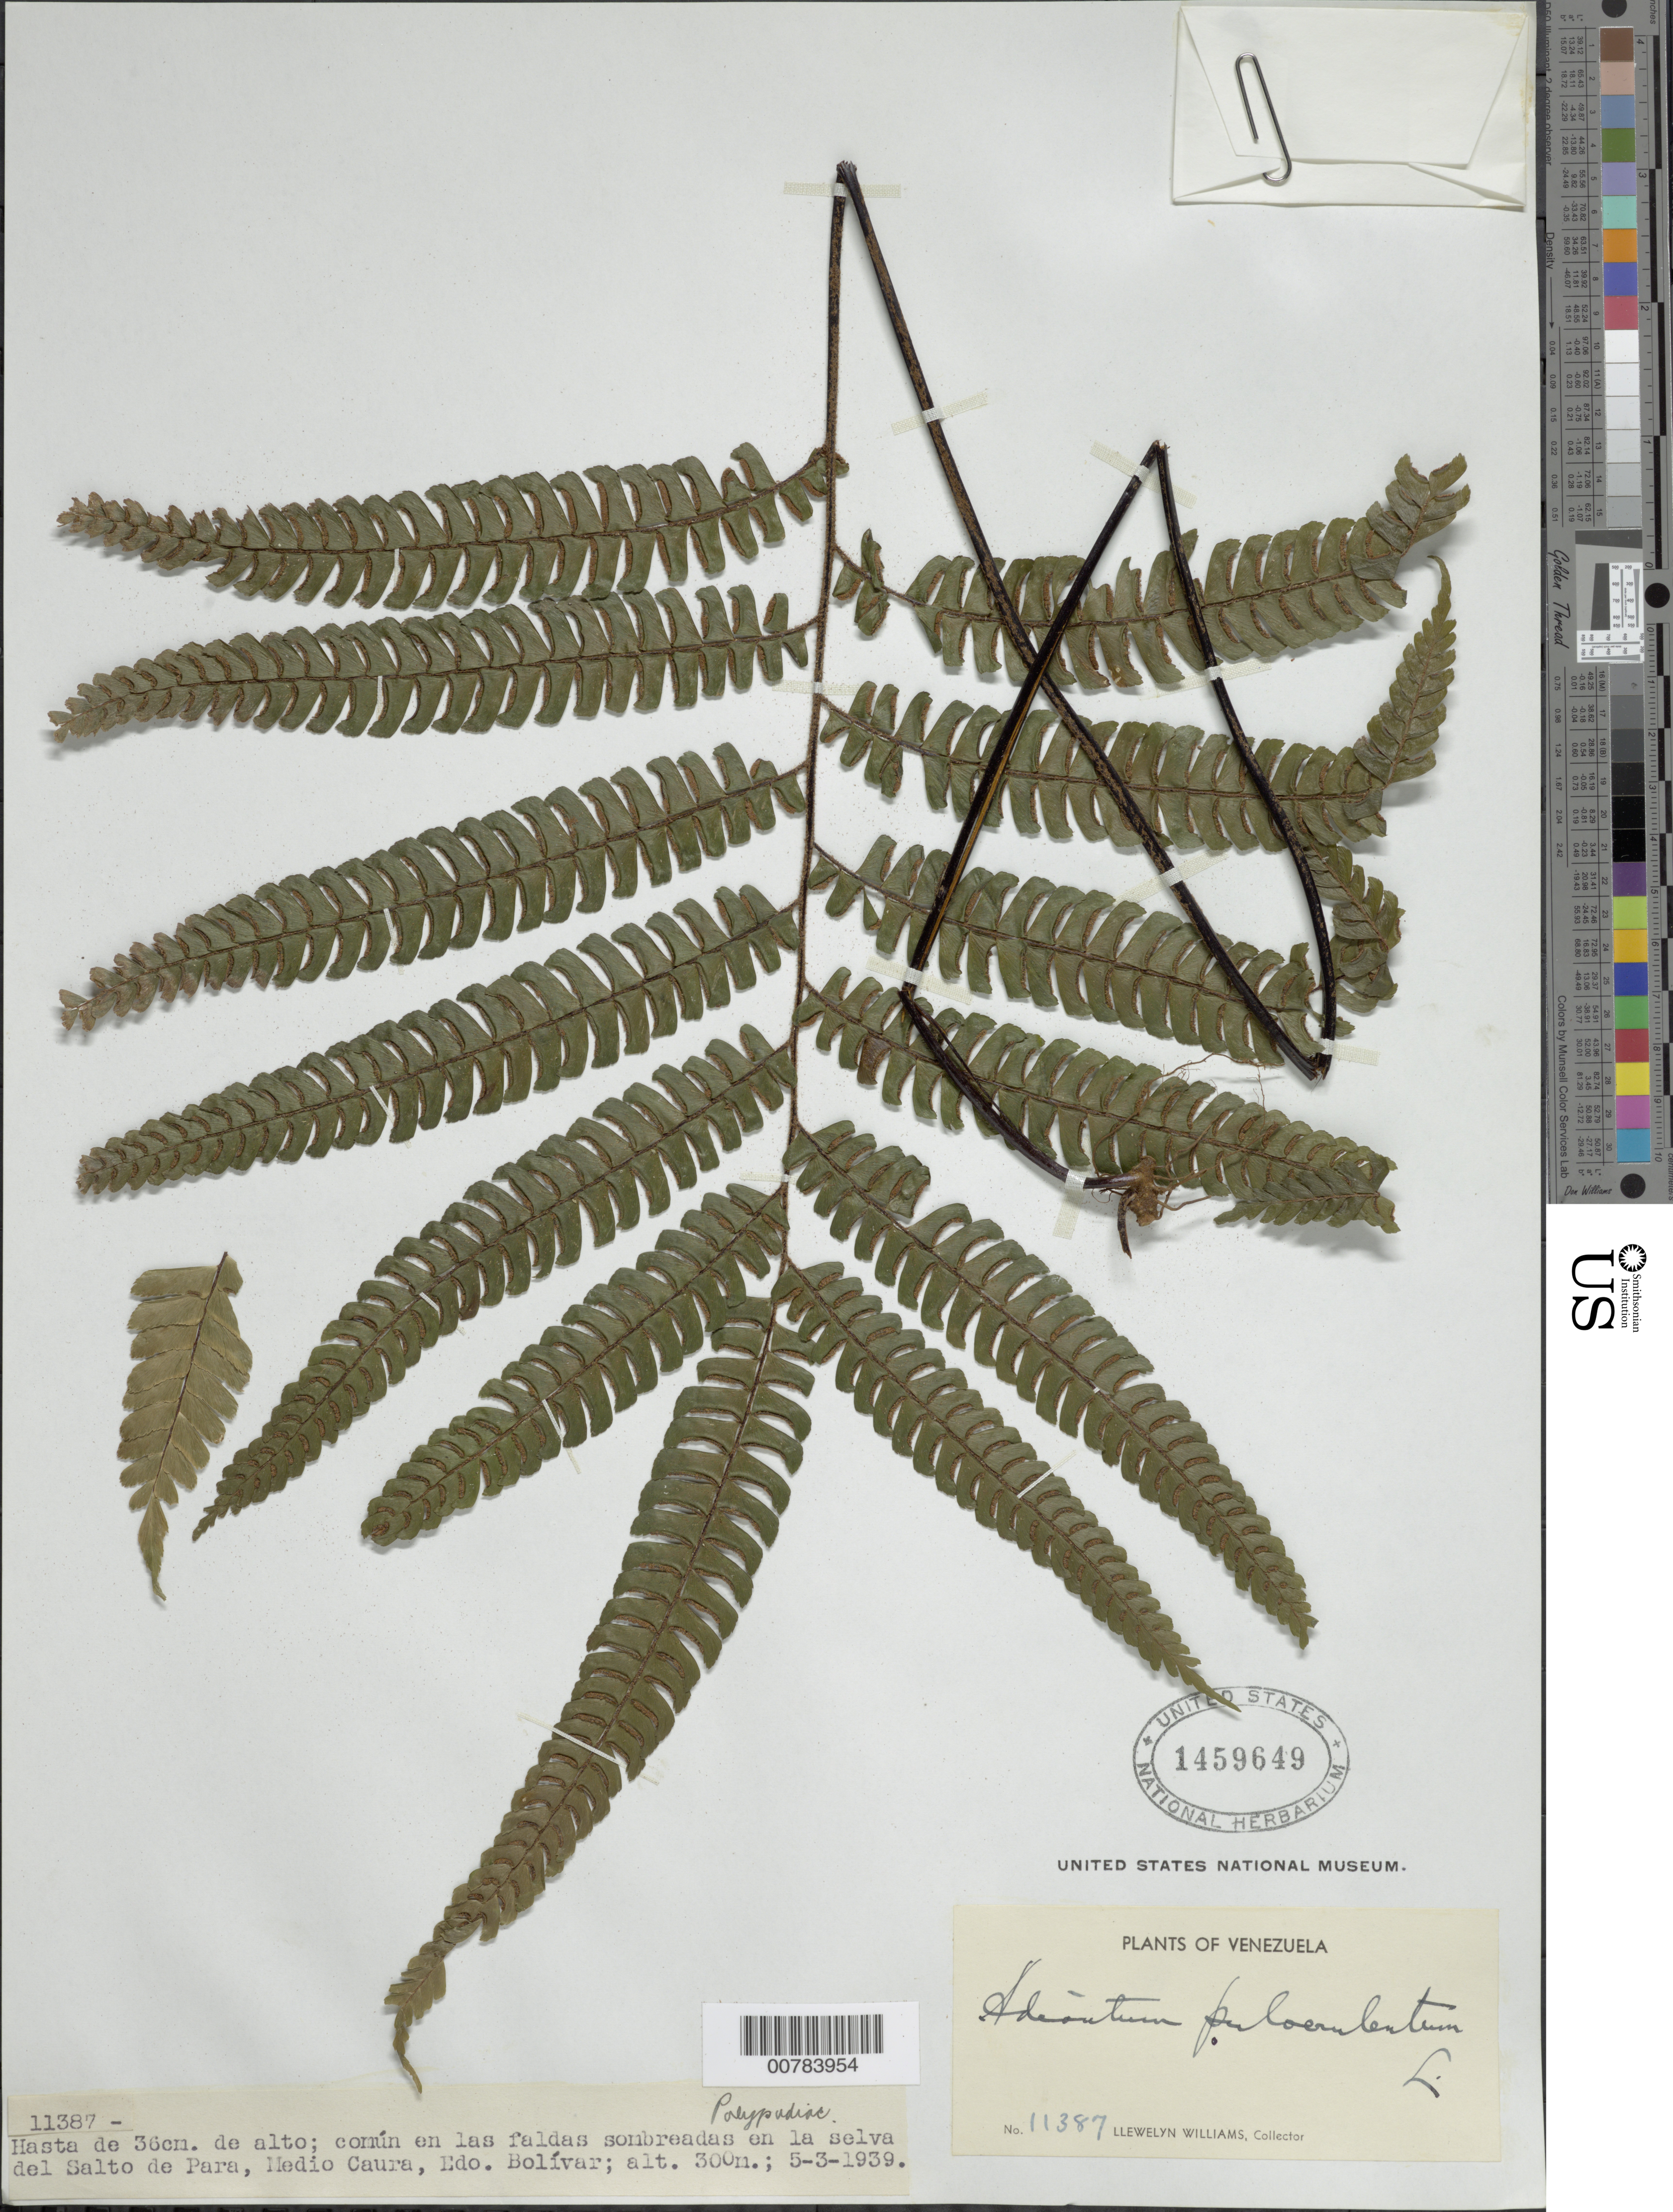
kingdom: Plantae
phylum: Tracheophyta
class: Polypodiopsida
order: Polypodiales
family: Pteridaceae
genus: Adiantum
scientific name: Adiantum pulverulentum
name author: L.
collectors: Ll. Williams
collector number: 11387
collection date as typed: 5-Mar-39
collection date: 1939-03-05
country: Venezuela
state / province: Bolívar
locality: Salto de Para, Medio Caura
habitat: Común en las faldas sombreadas en la selva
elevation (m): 300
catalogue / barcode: US 1459649